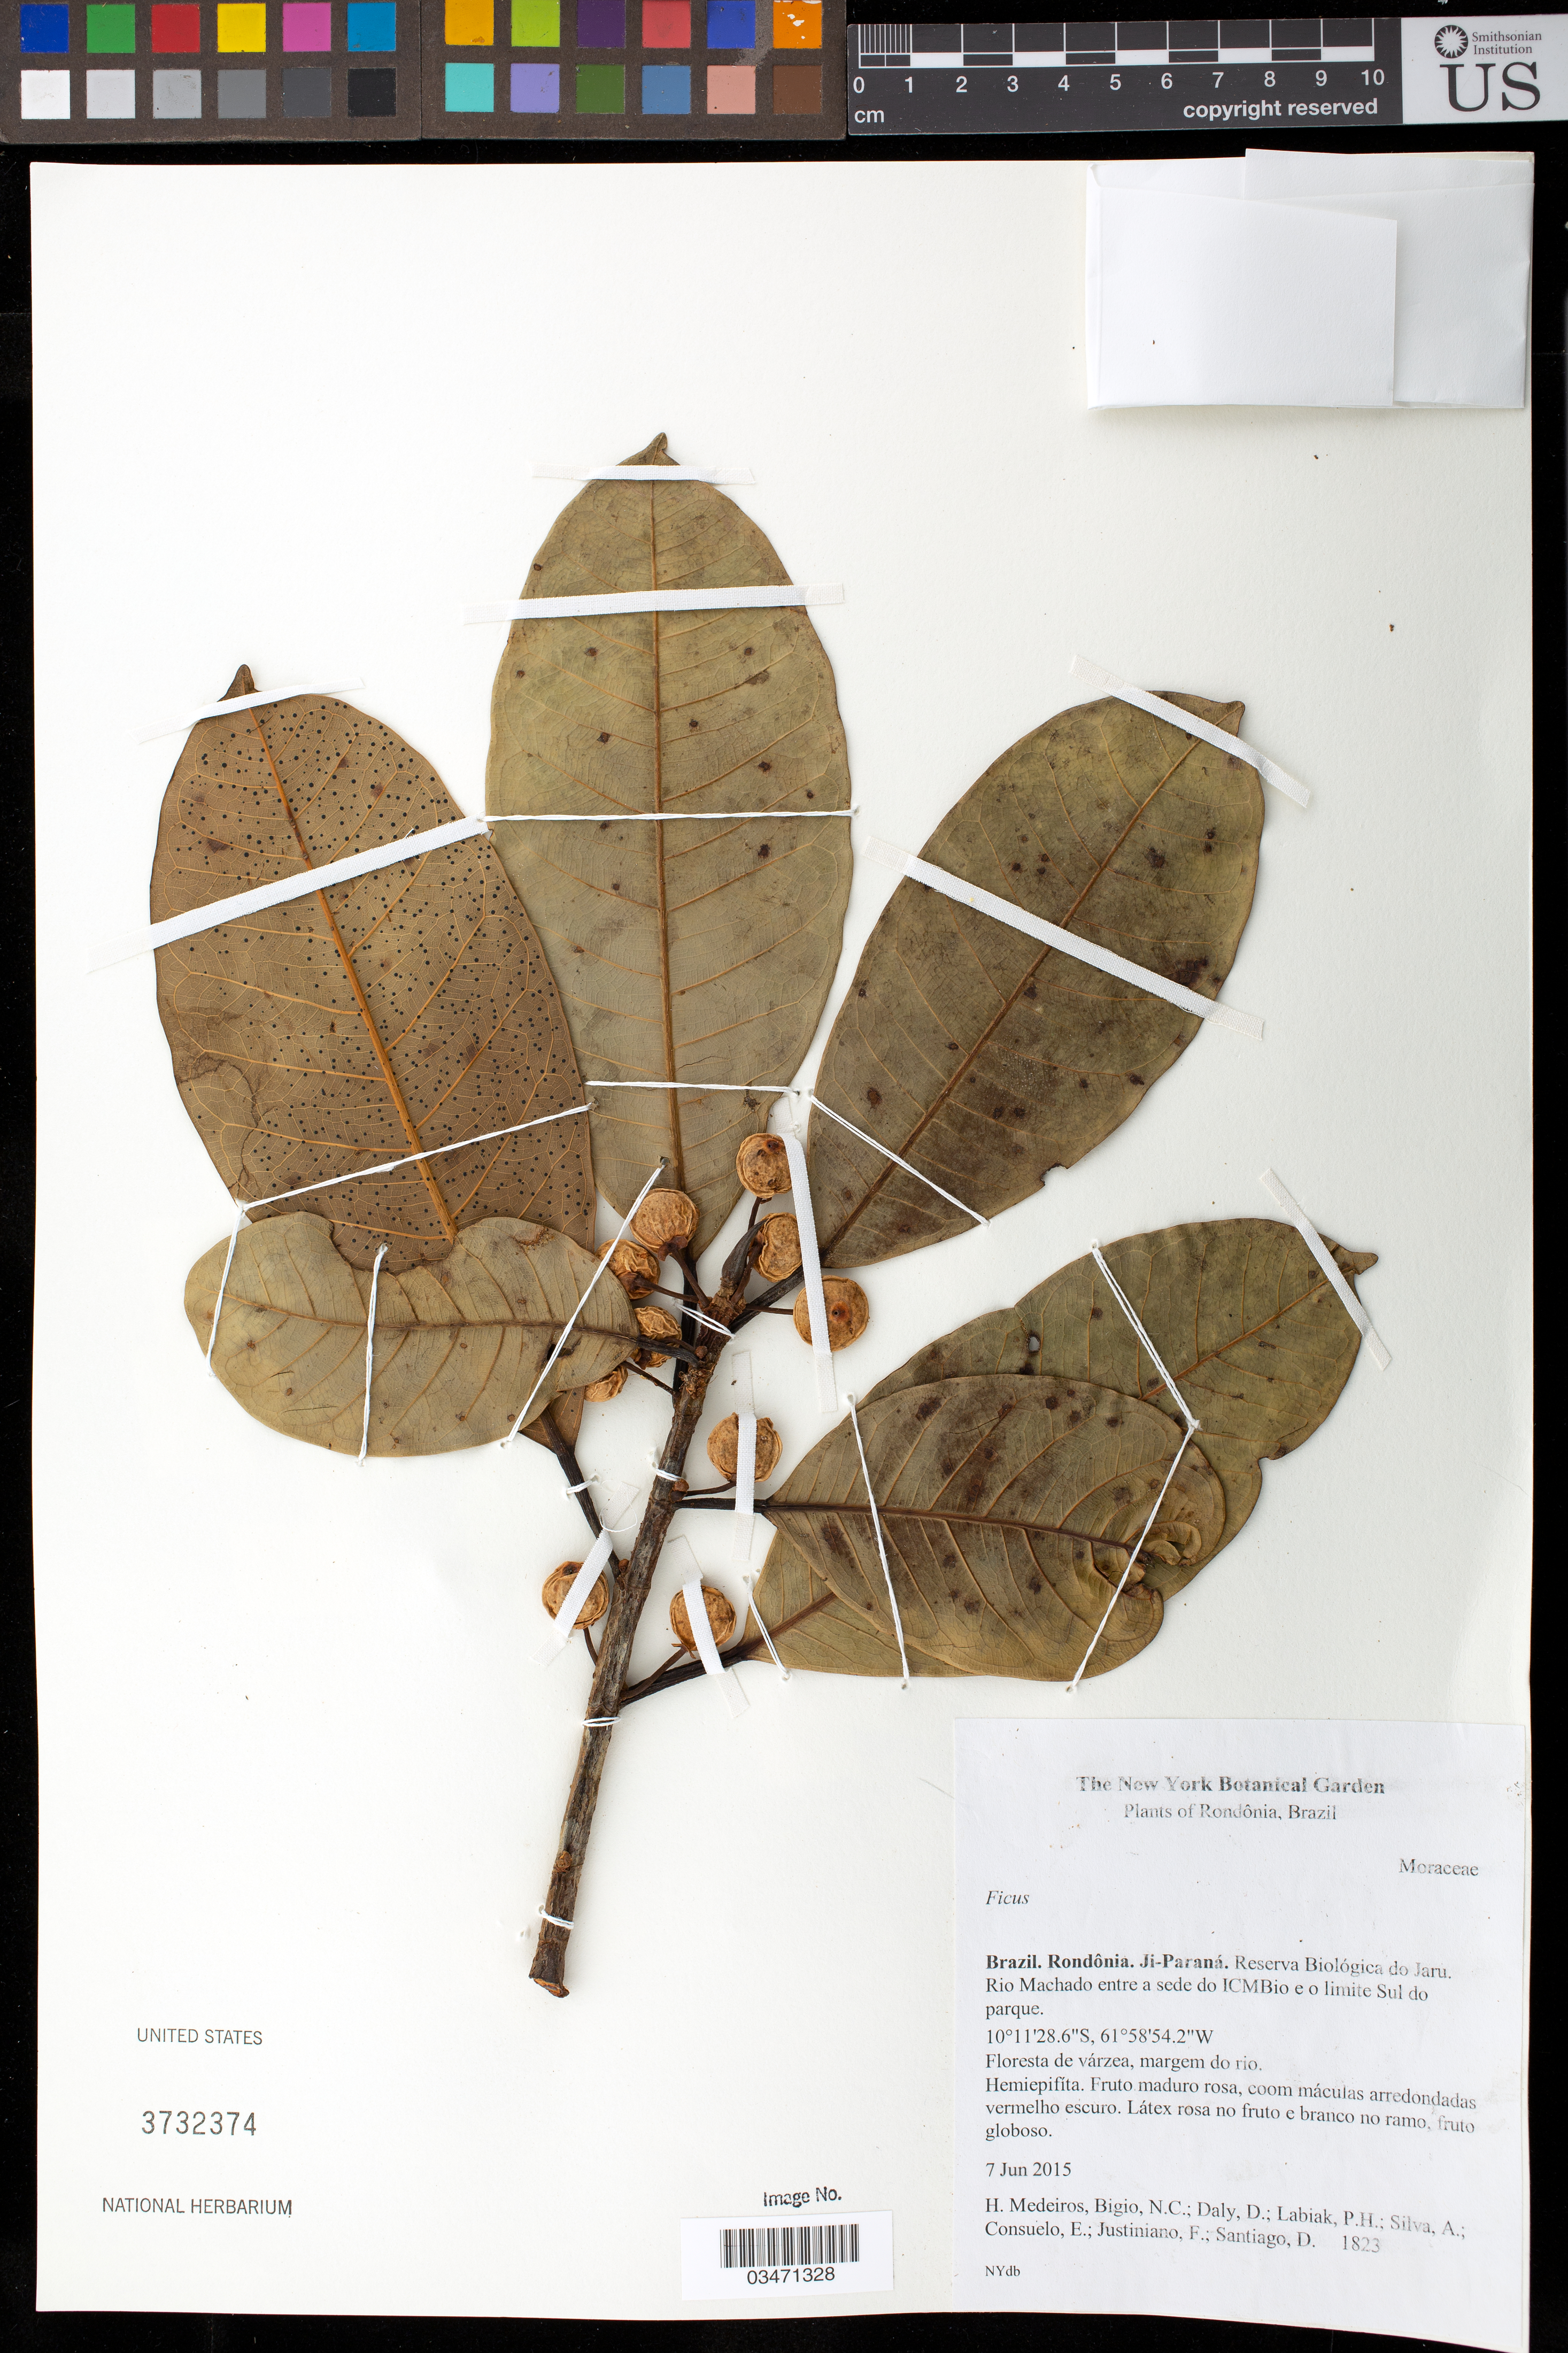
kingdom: Plantae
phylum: Tracheophyta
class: Magnoliopsida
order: Rosales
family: Moraceae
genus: Ficus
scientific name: Ficus sp.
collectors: H. Medeiros, N. C. Bigio, D. Daly, P. H. Labiak, A. Silva, E. Consuelo, F. Justiniano & D. Santiago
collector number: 1823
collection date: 2015-06-07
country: Brazil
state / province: Rondônia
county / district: Ji-Paraná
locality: Reserva Biologica do Jaru. Rio Machado entre a sede do ICMBio e o limite Sul do parque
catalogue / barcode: US 3732374